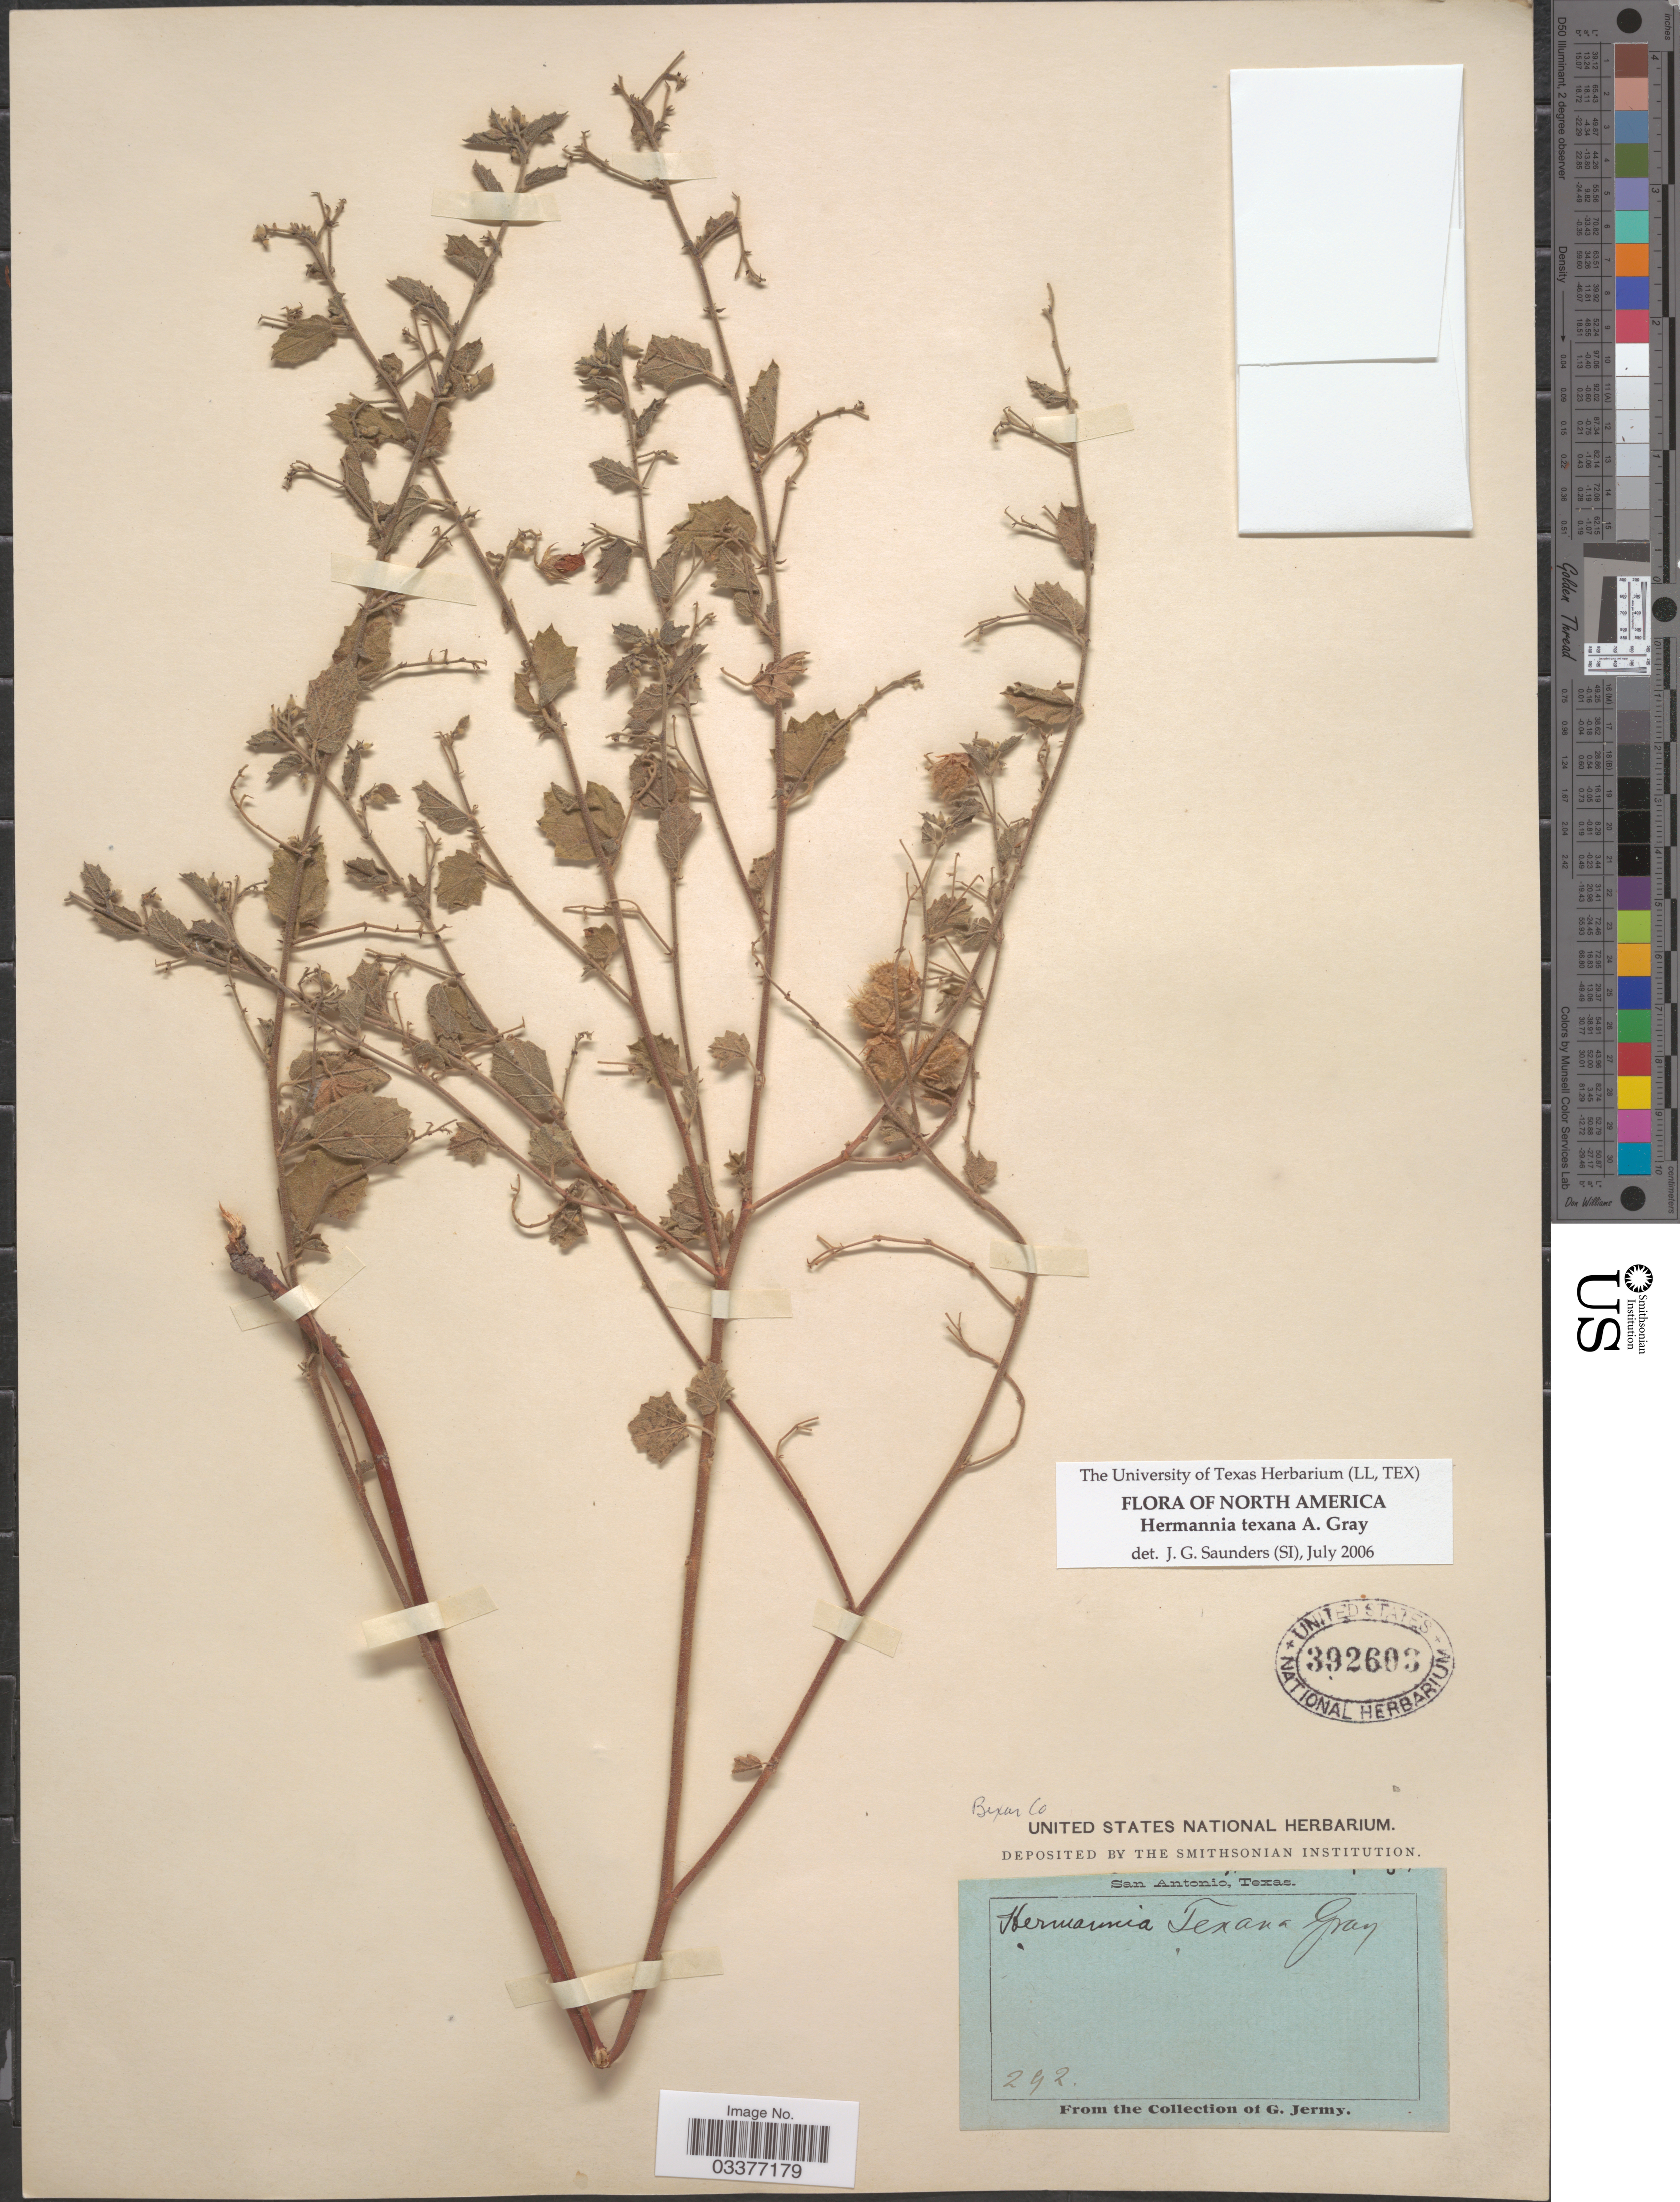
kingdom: Plantae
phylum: Tracheophyta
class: Magnoliopsida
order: Malvales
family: Malvaceae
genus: Hermannia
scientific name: Hermannia texana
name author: A. Gray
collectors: G. Jermy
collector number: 292*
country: United States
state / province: Texas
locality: San Antonio, Bexar Co.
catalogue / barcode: US 392603